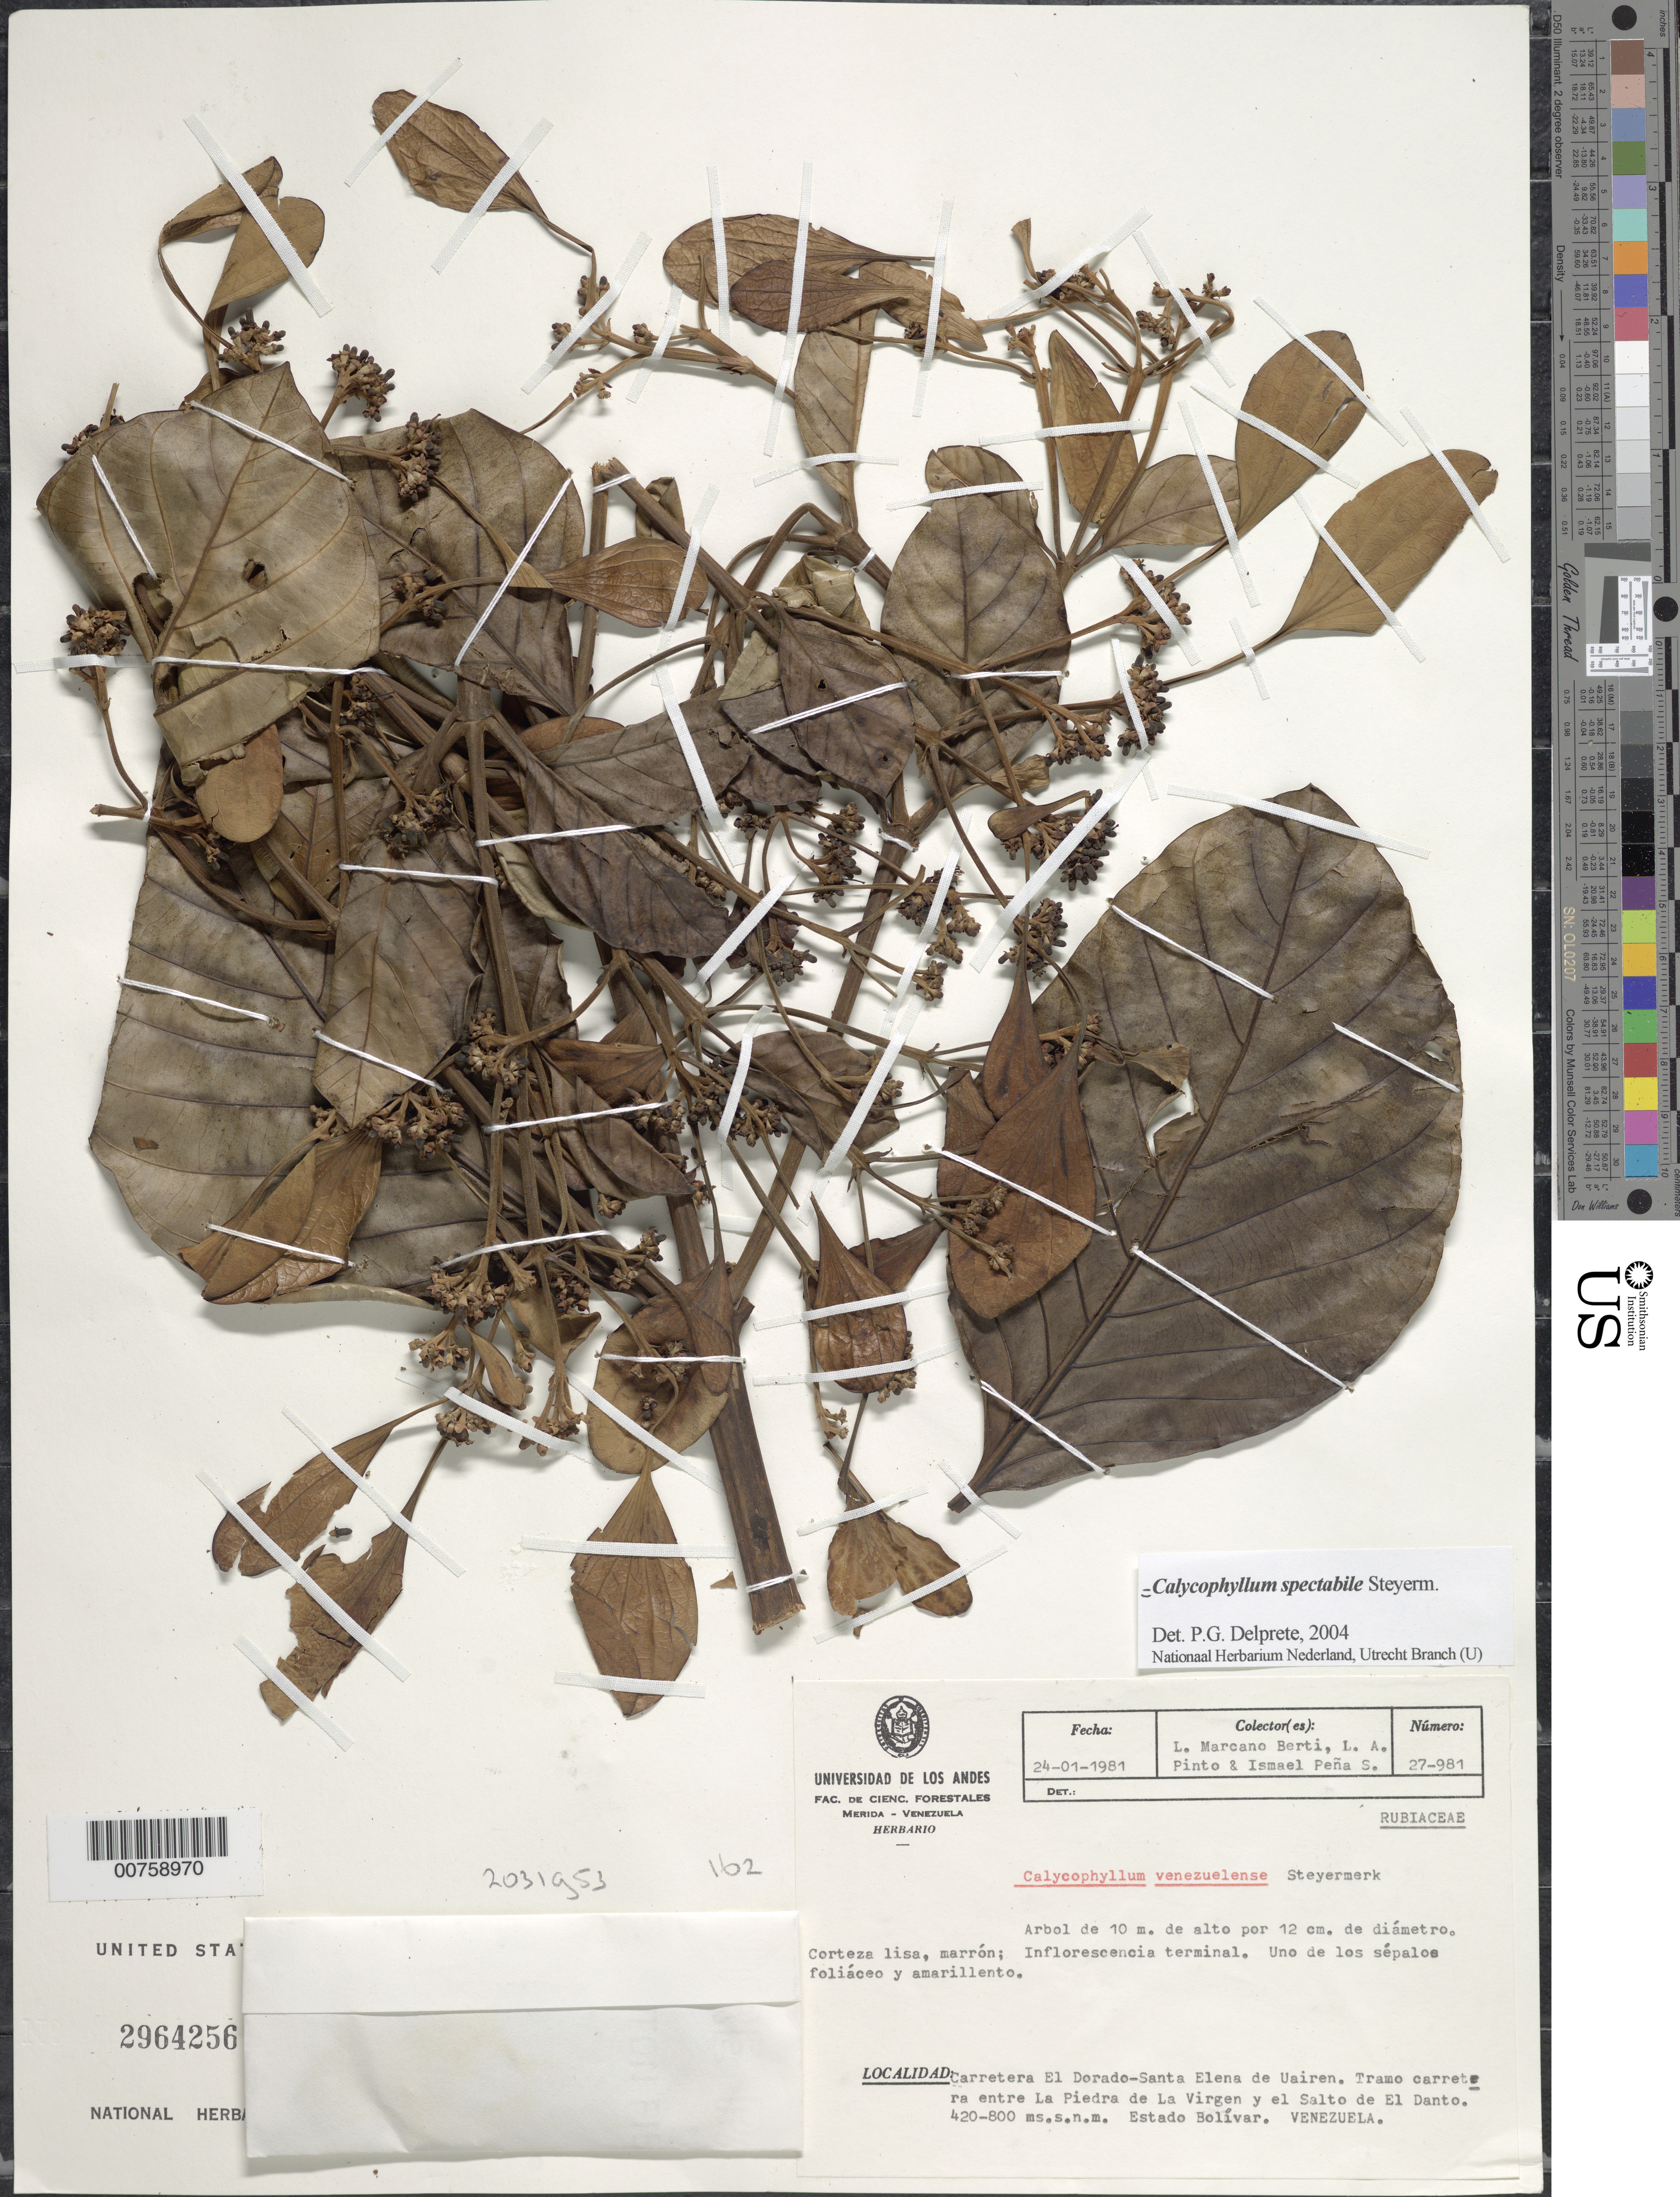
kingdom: Plantae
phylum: Tracheophyta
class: Magnoliopsida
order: Gentianales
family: Rubiaceae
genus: Calycophyllum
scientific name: Calycophyllum spectabile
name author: Steyerm.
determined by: Delprete, P. G., Herb. de Guyane Cay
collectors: L. Marcano-Berti, L. Pinto & I. Peña S.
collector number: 981 27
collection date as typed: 24-Jan-81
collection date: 1981-01-24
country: Venezuela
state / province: Bolívar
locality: Carretera El Dorado - Santa Elena de Uairen, entre La Piedra de la Virgen y Salto de El Danto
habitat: Tramo carretera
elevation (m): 420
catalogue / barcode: US 2964256